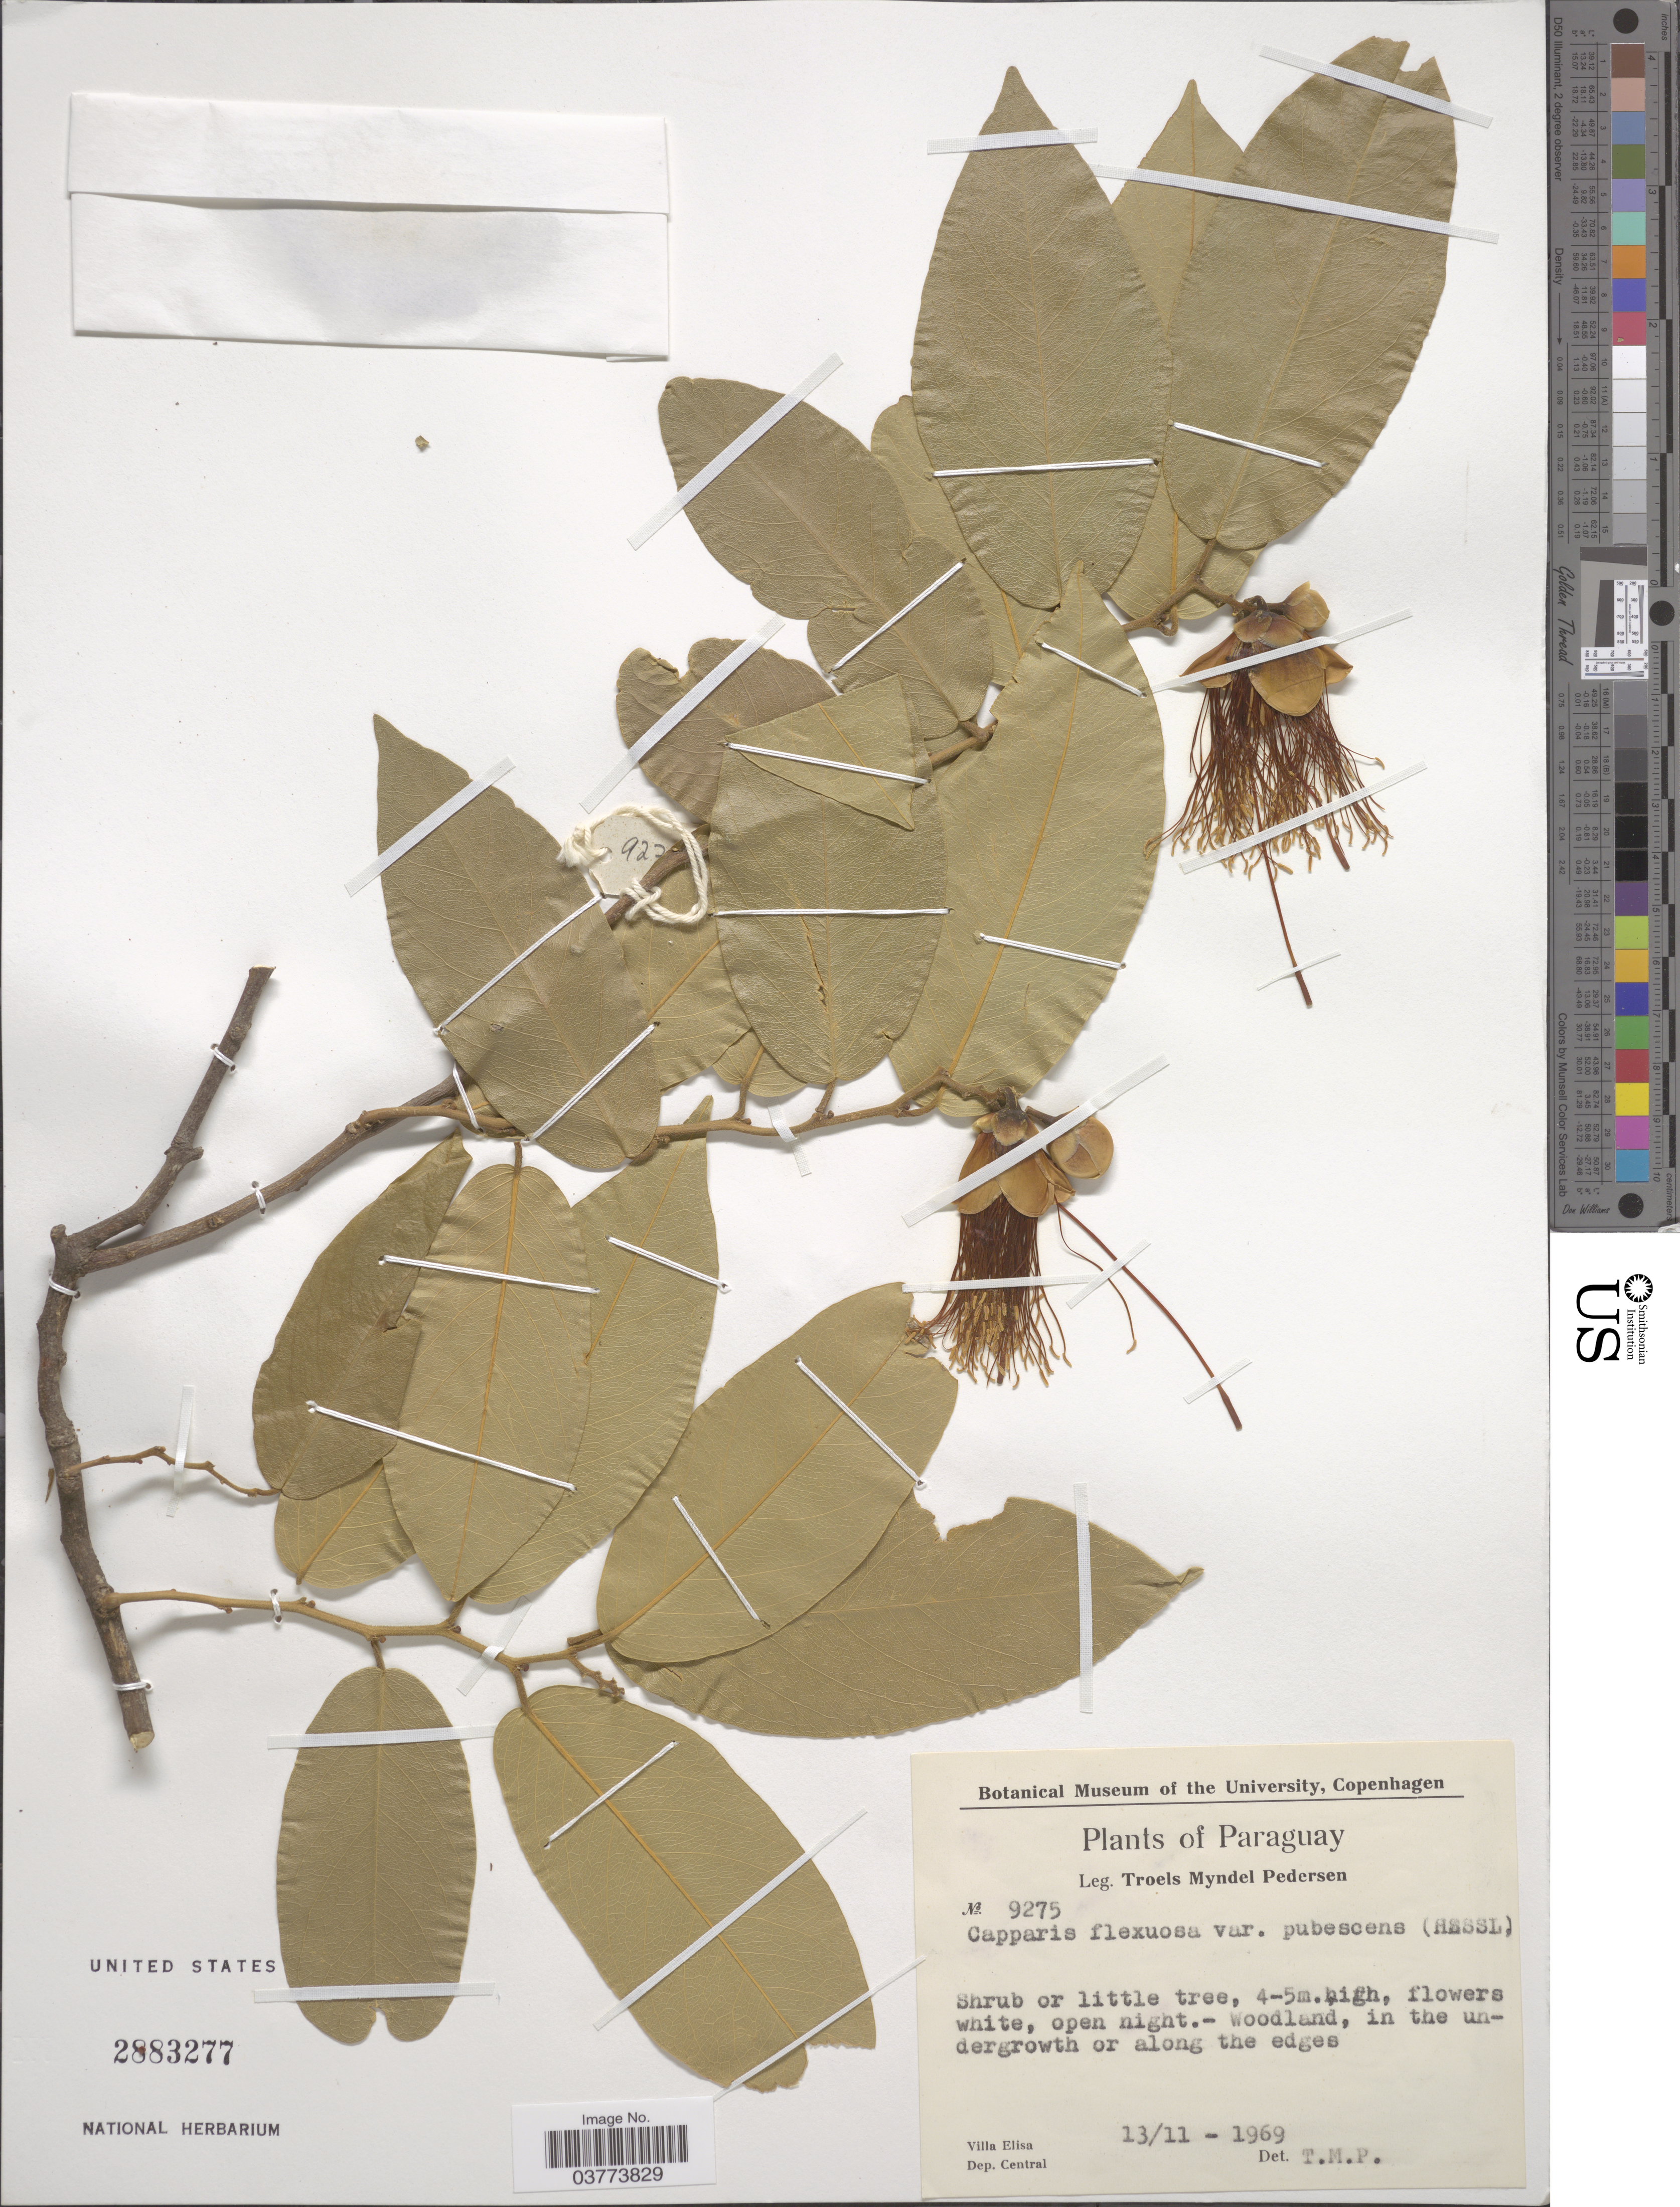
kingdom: Plantae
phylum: Tracheophyta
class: Magnoliopsida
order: Brassicales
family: Capparaceae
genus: Cynophalla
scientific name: Cynophalla flexuosa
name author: (L.) J. Presl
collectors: T. Pederson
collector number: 9275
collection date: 1969-11-13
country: Paraguay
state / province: Central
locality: Villa Elisa, Dep. Central.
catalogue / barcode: US 2883277